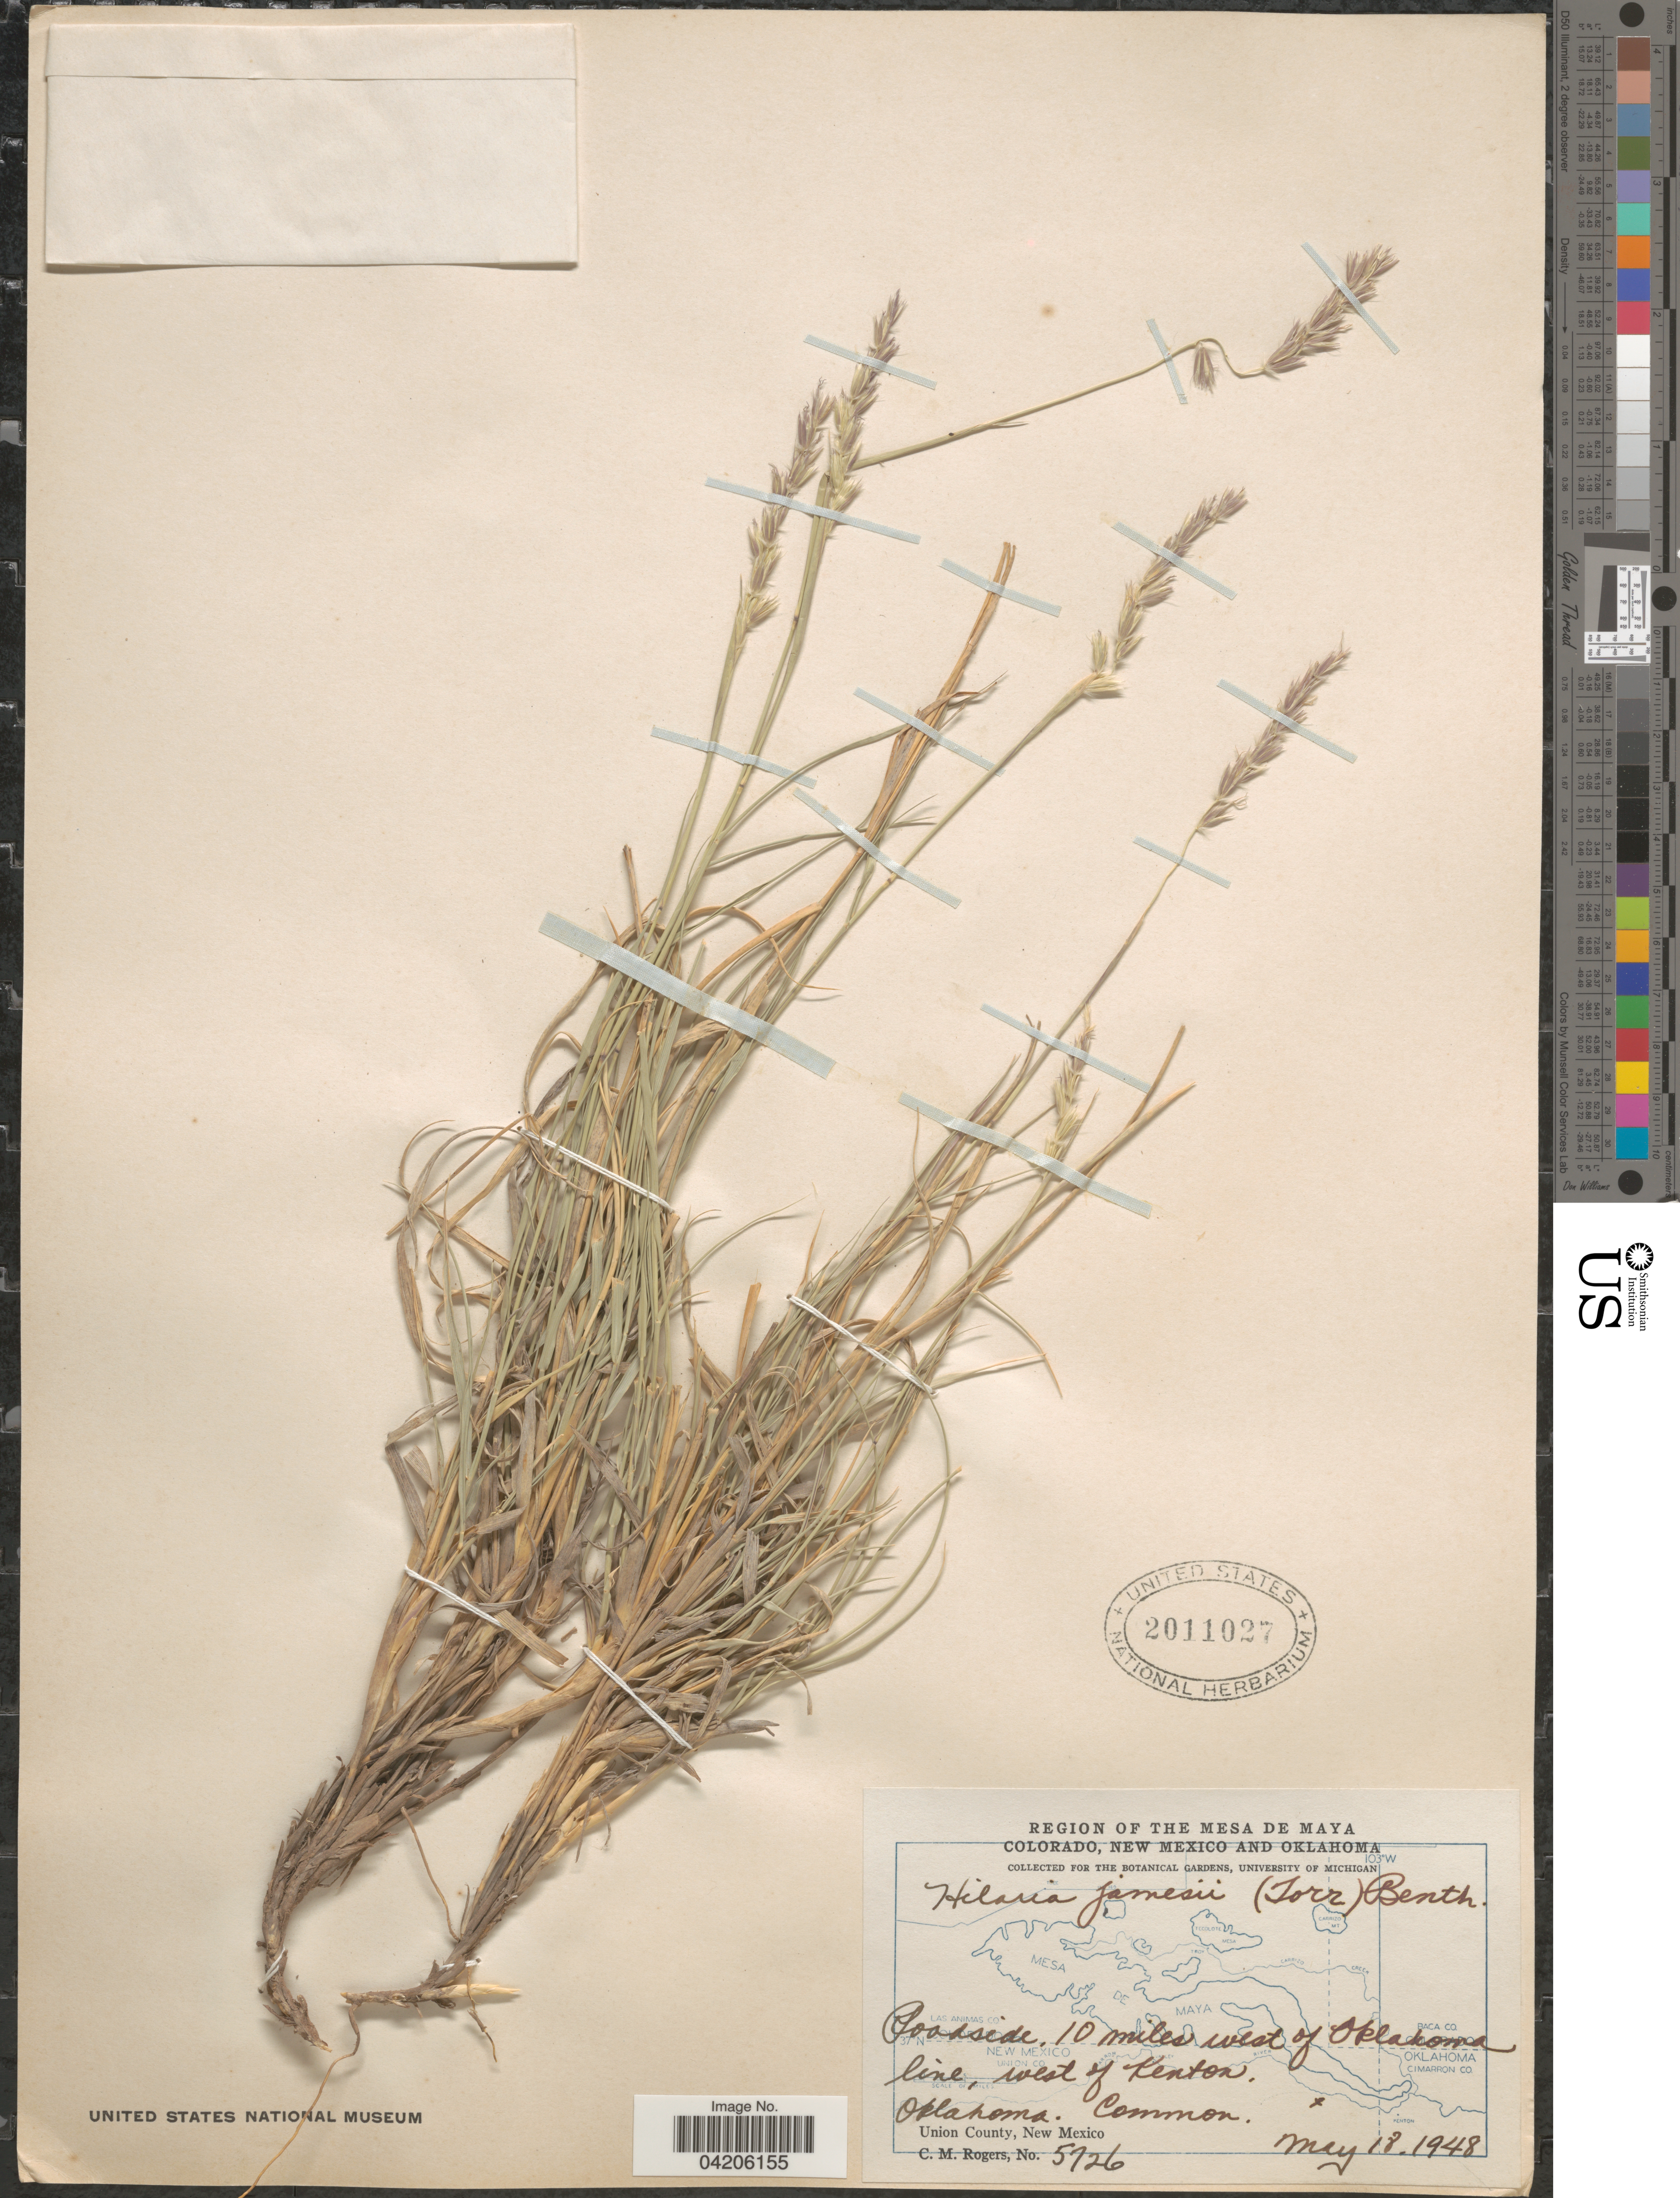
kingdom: Plantae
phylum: Tracheophyta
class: Liliopsida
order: Poales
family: Poaceae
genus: Hilaria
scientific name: Hilaria jamesii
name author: (Torr.) Benth.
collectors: C. M. Rogers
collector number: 5726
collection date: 1948-05-18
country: United States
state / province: Oklahoma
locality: The Mesa de Maya. Roadside. 10 miles west of Oklahoma line, west of Kenton. Oklahoma. Union County, New Mexico.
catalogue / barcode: US 2011027